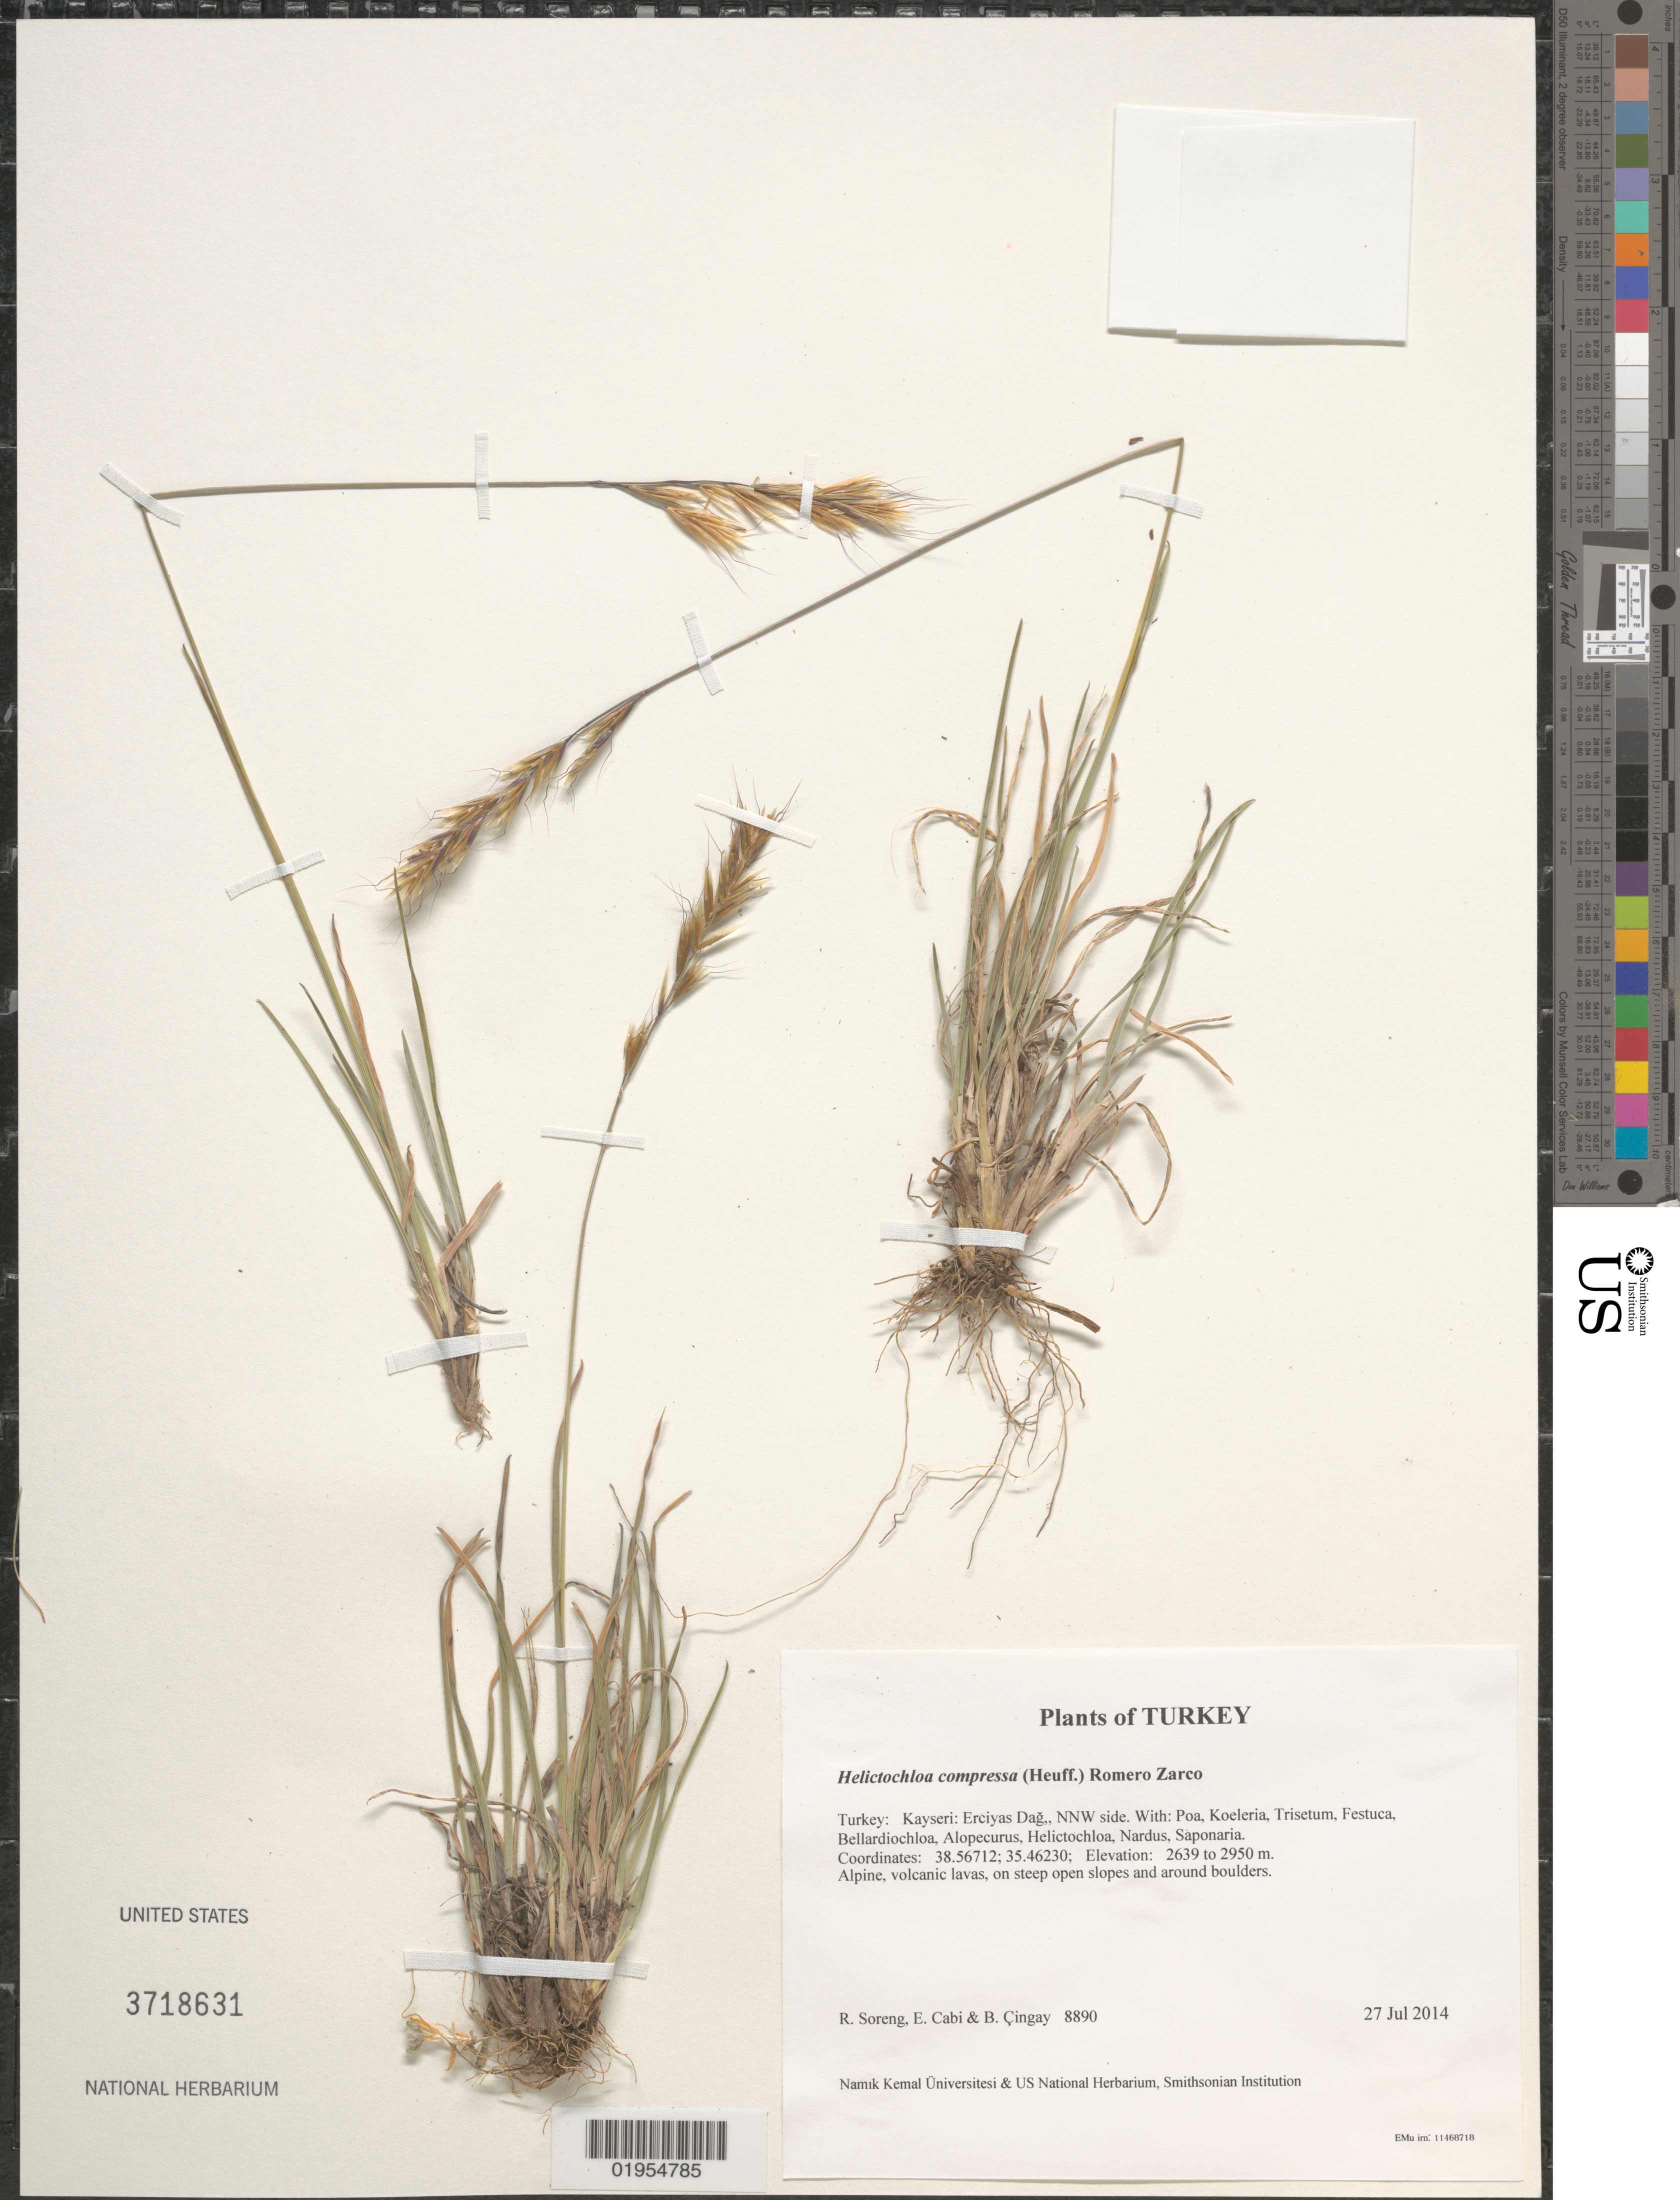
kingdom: Plantae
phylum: Tracheophyta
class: Liliopsida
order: Poales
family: Poaceae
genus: Helictochloa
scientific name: Helictochloa compressa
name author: (Heuff.) Romero Zarco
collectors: R. J. Soreng, E. Cabi & B. Çıngay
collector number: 8890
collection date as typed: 27 Jul 2014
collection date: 2014-07-27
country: Turkey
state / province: Kayseri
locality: Erciyas Dag,, NNW side,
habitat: Alpine, volcanic lavas, on steep open slopes and around boulders,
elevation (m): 2639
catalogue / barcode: US 3718631